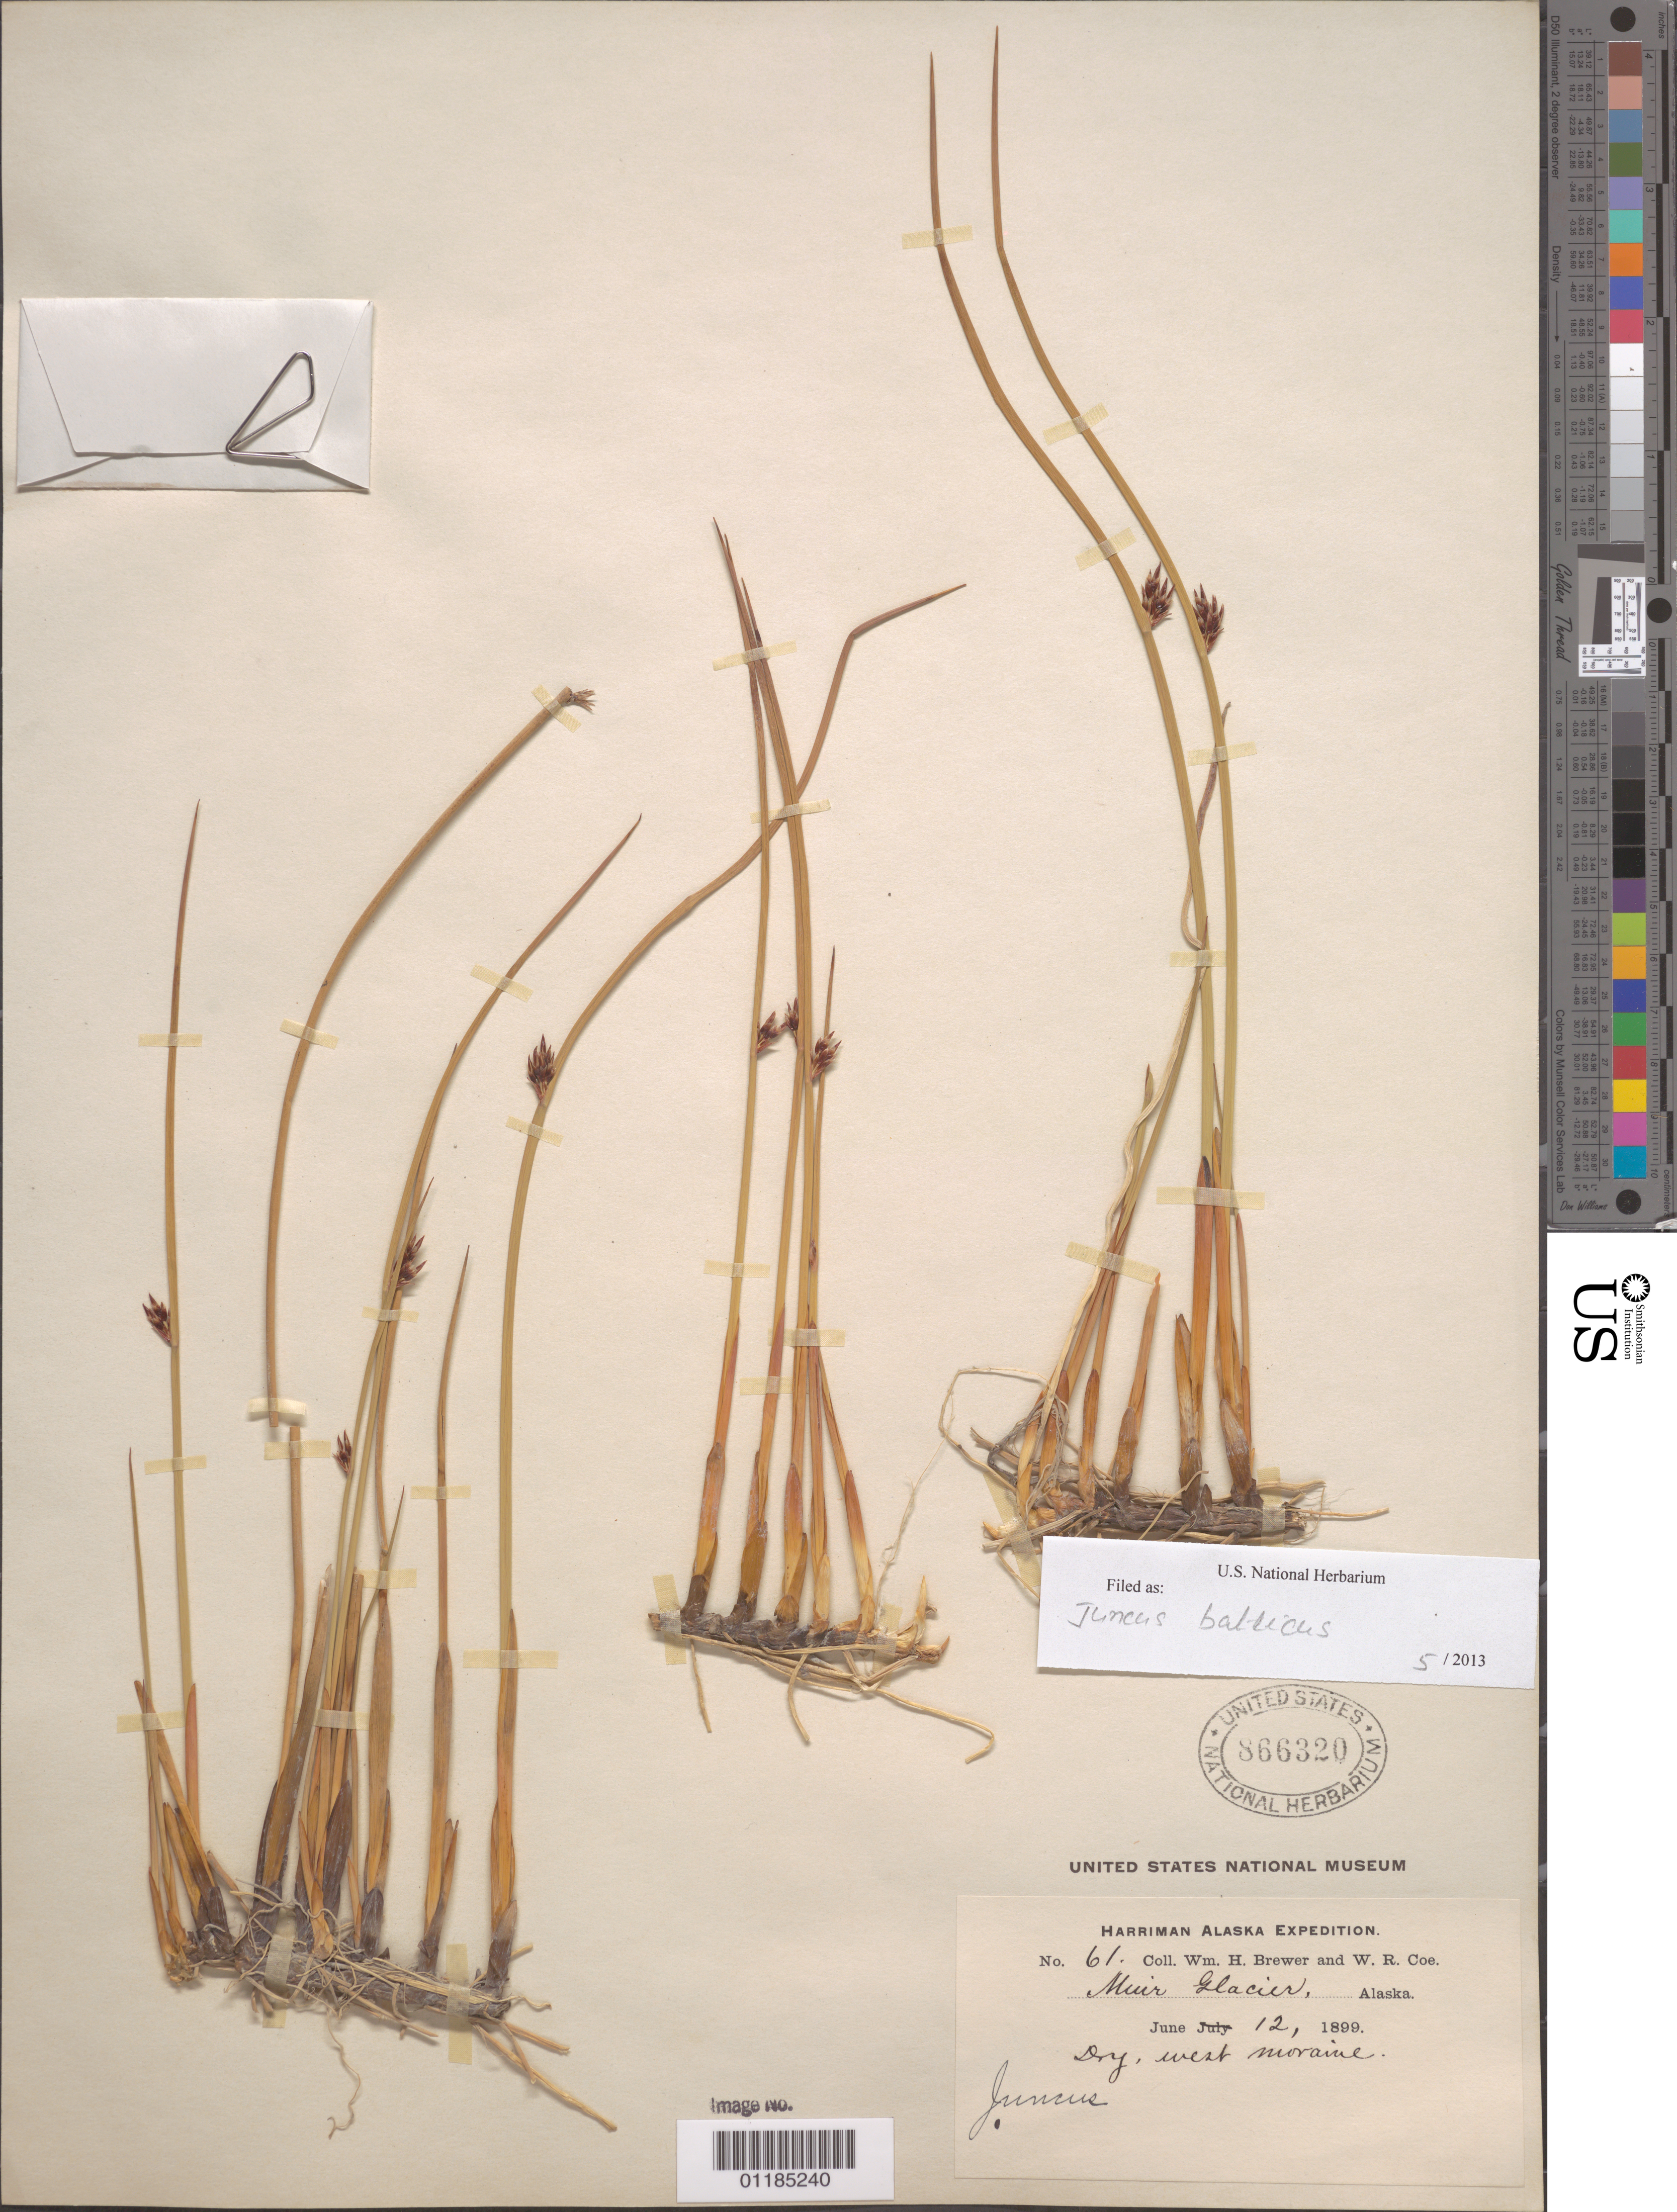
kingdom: Plantae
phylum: Tracheophyta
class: Liliopsida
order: Poales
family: Juncaceae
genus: Juncus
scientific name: Juncus balticus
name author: Willd.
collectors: W. H. Brewer & W. Coe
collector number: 61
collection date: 1899-06-12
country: United States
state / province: Alaska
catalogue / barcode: US 866320